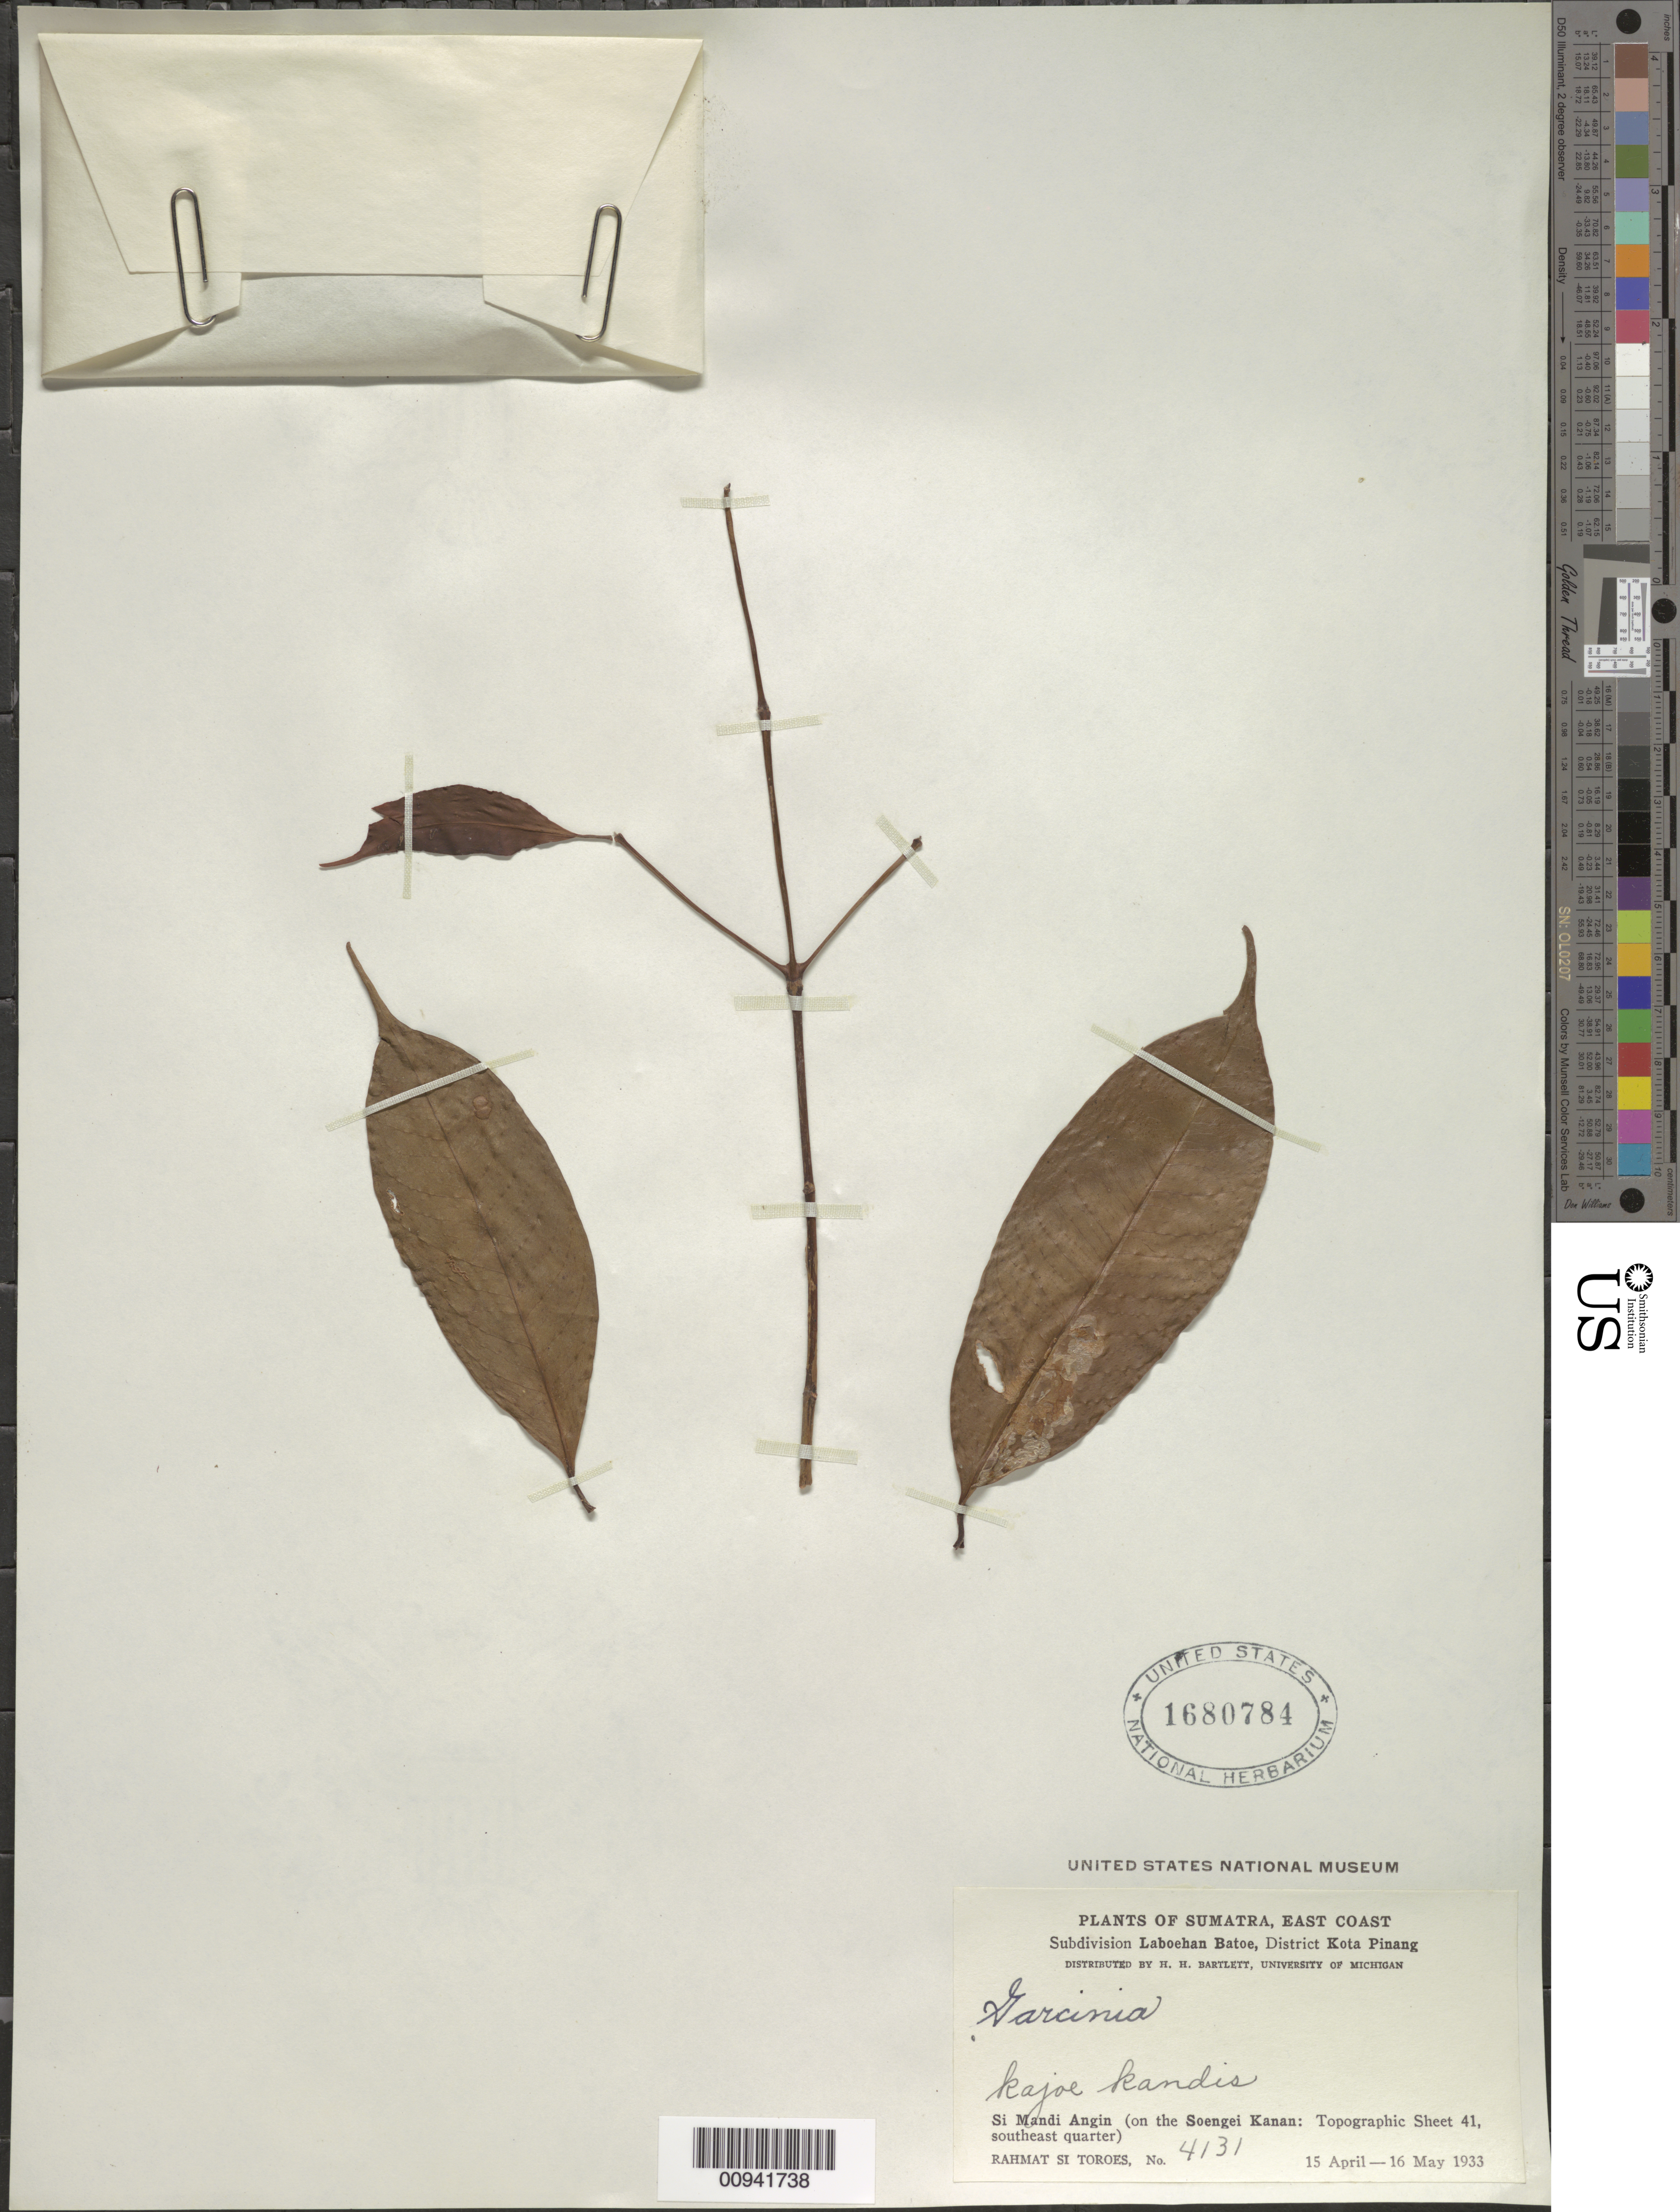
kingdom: Plantae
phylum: Tracheophyta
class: Magnoliopsida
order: Malpighiales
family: Clusiaceae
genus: Garcinia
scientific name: Garcinia sp.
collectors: Rahmat Si Boeea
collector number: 4131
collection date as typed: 15 Apr 1933 to 16 May 1933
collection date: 1933-04-15/1933-05-16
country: Indonesia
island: Sumatra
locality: Subdivision Laboehan Batoe, District Kota Pinang; Si Mandi Angin (on the Soengei Kanan: Topographic sheet 41, southeast quarter)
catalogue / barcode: US 1680784